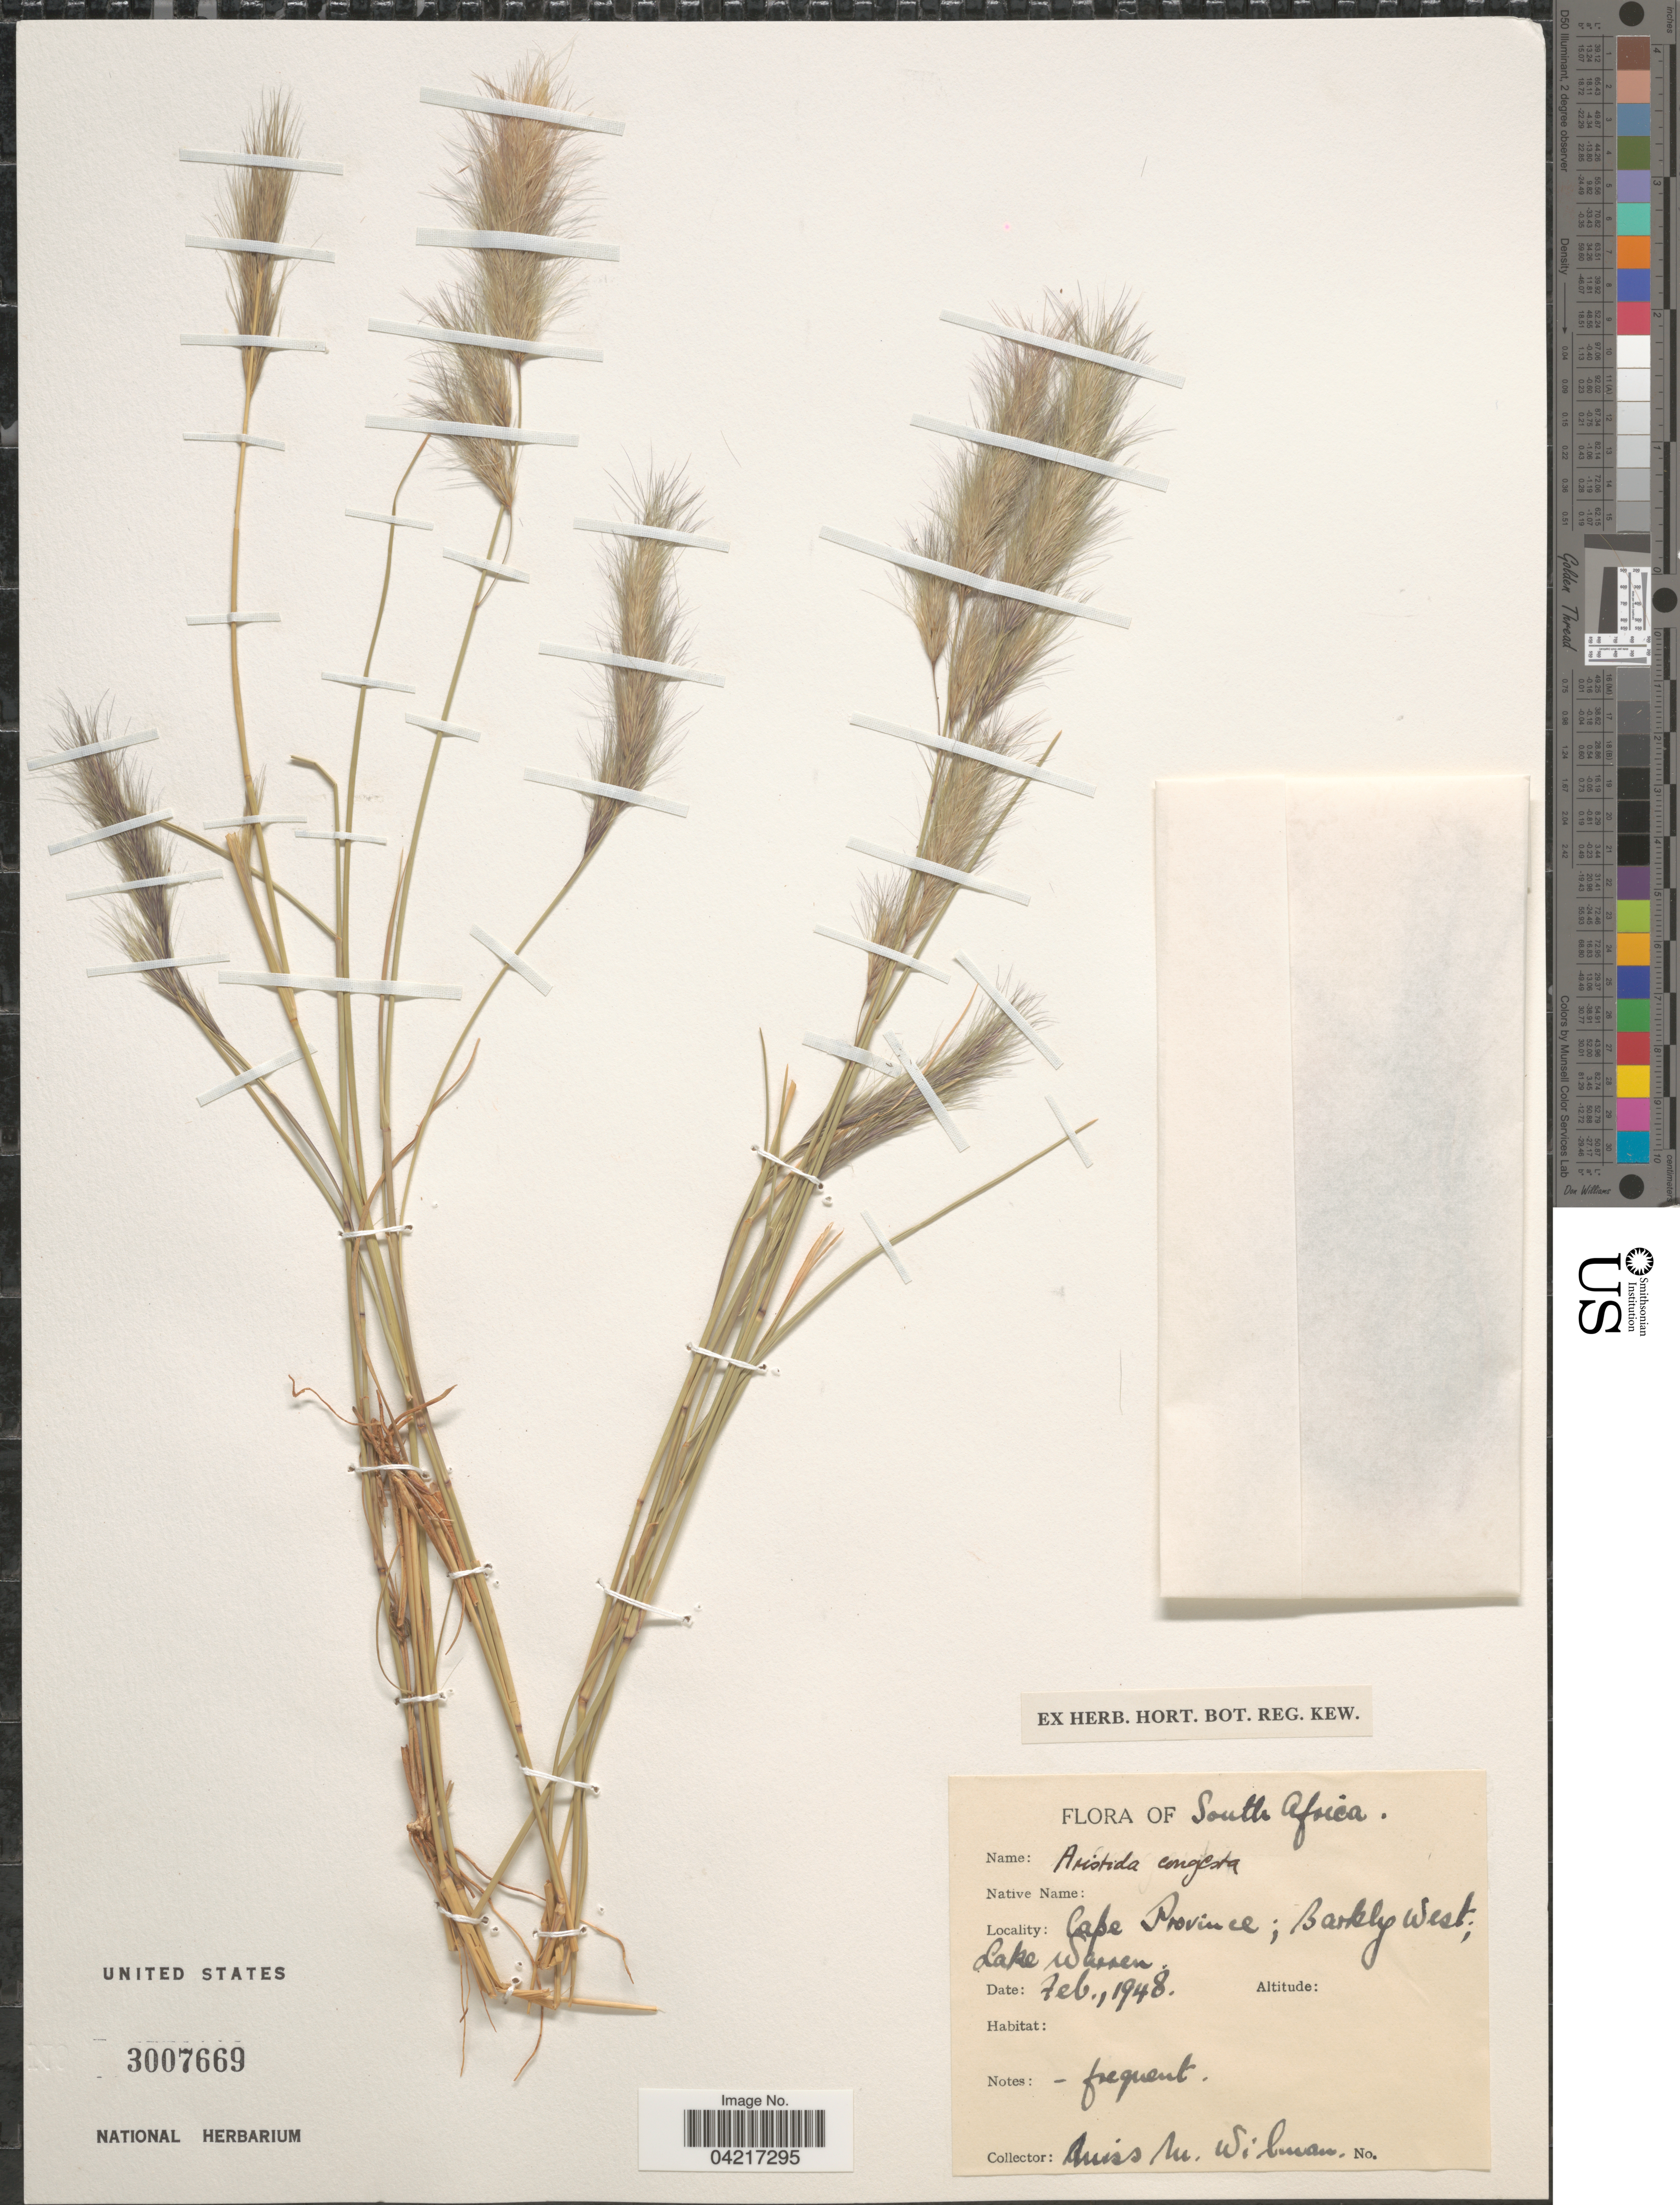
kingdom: Plantae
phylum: Tracheophyta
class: Liliopsida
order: Poales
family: Poaceae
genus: Aristida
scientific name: Aristida congesta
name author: Roem. & Schult.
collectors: M. Wilman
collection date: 1948-02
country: South Africa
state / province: Northern Cape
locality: Barkly West; Lake Warren.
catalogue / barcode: US 3007669